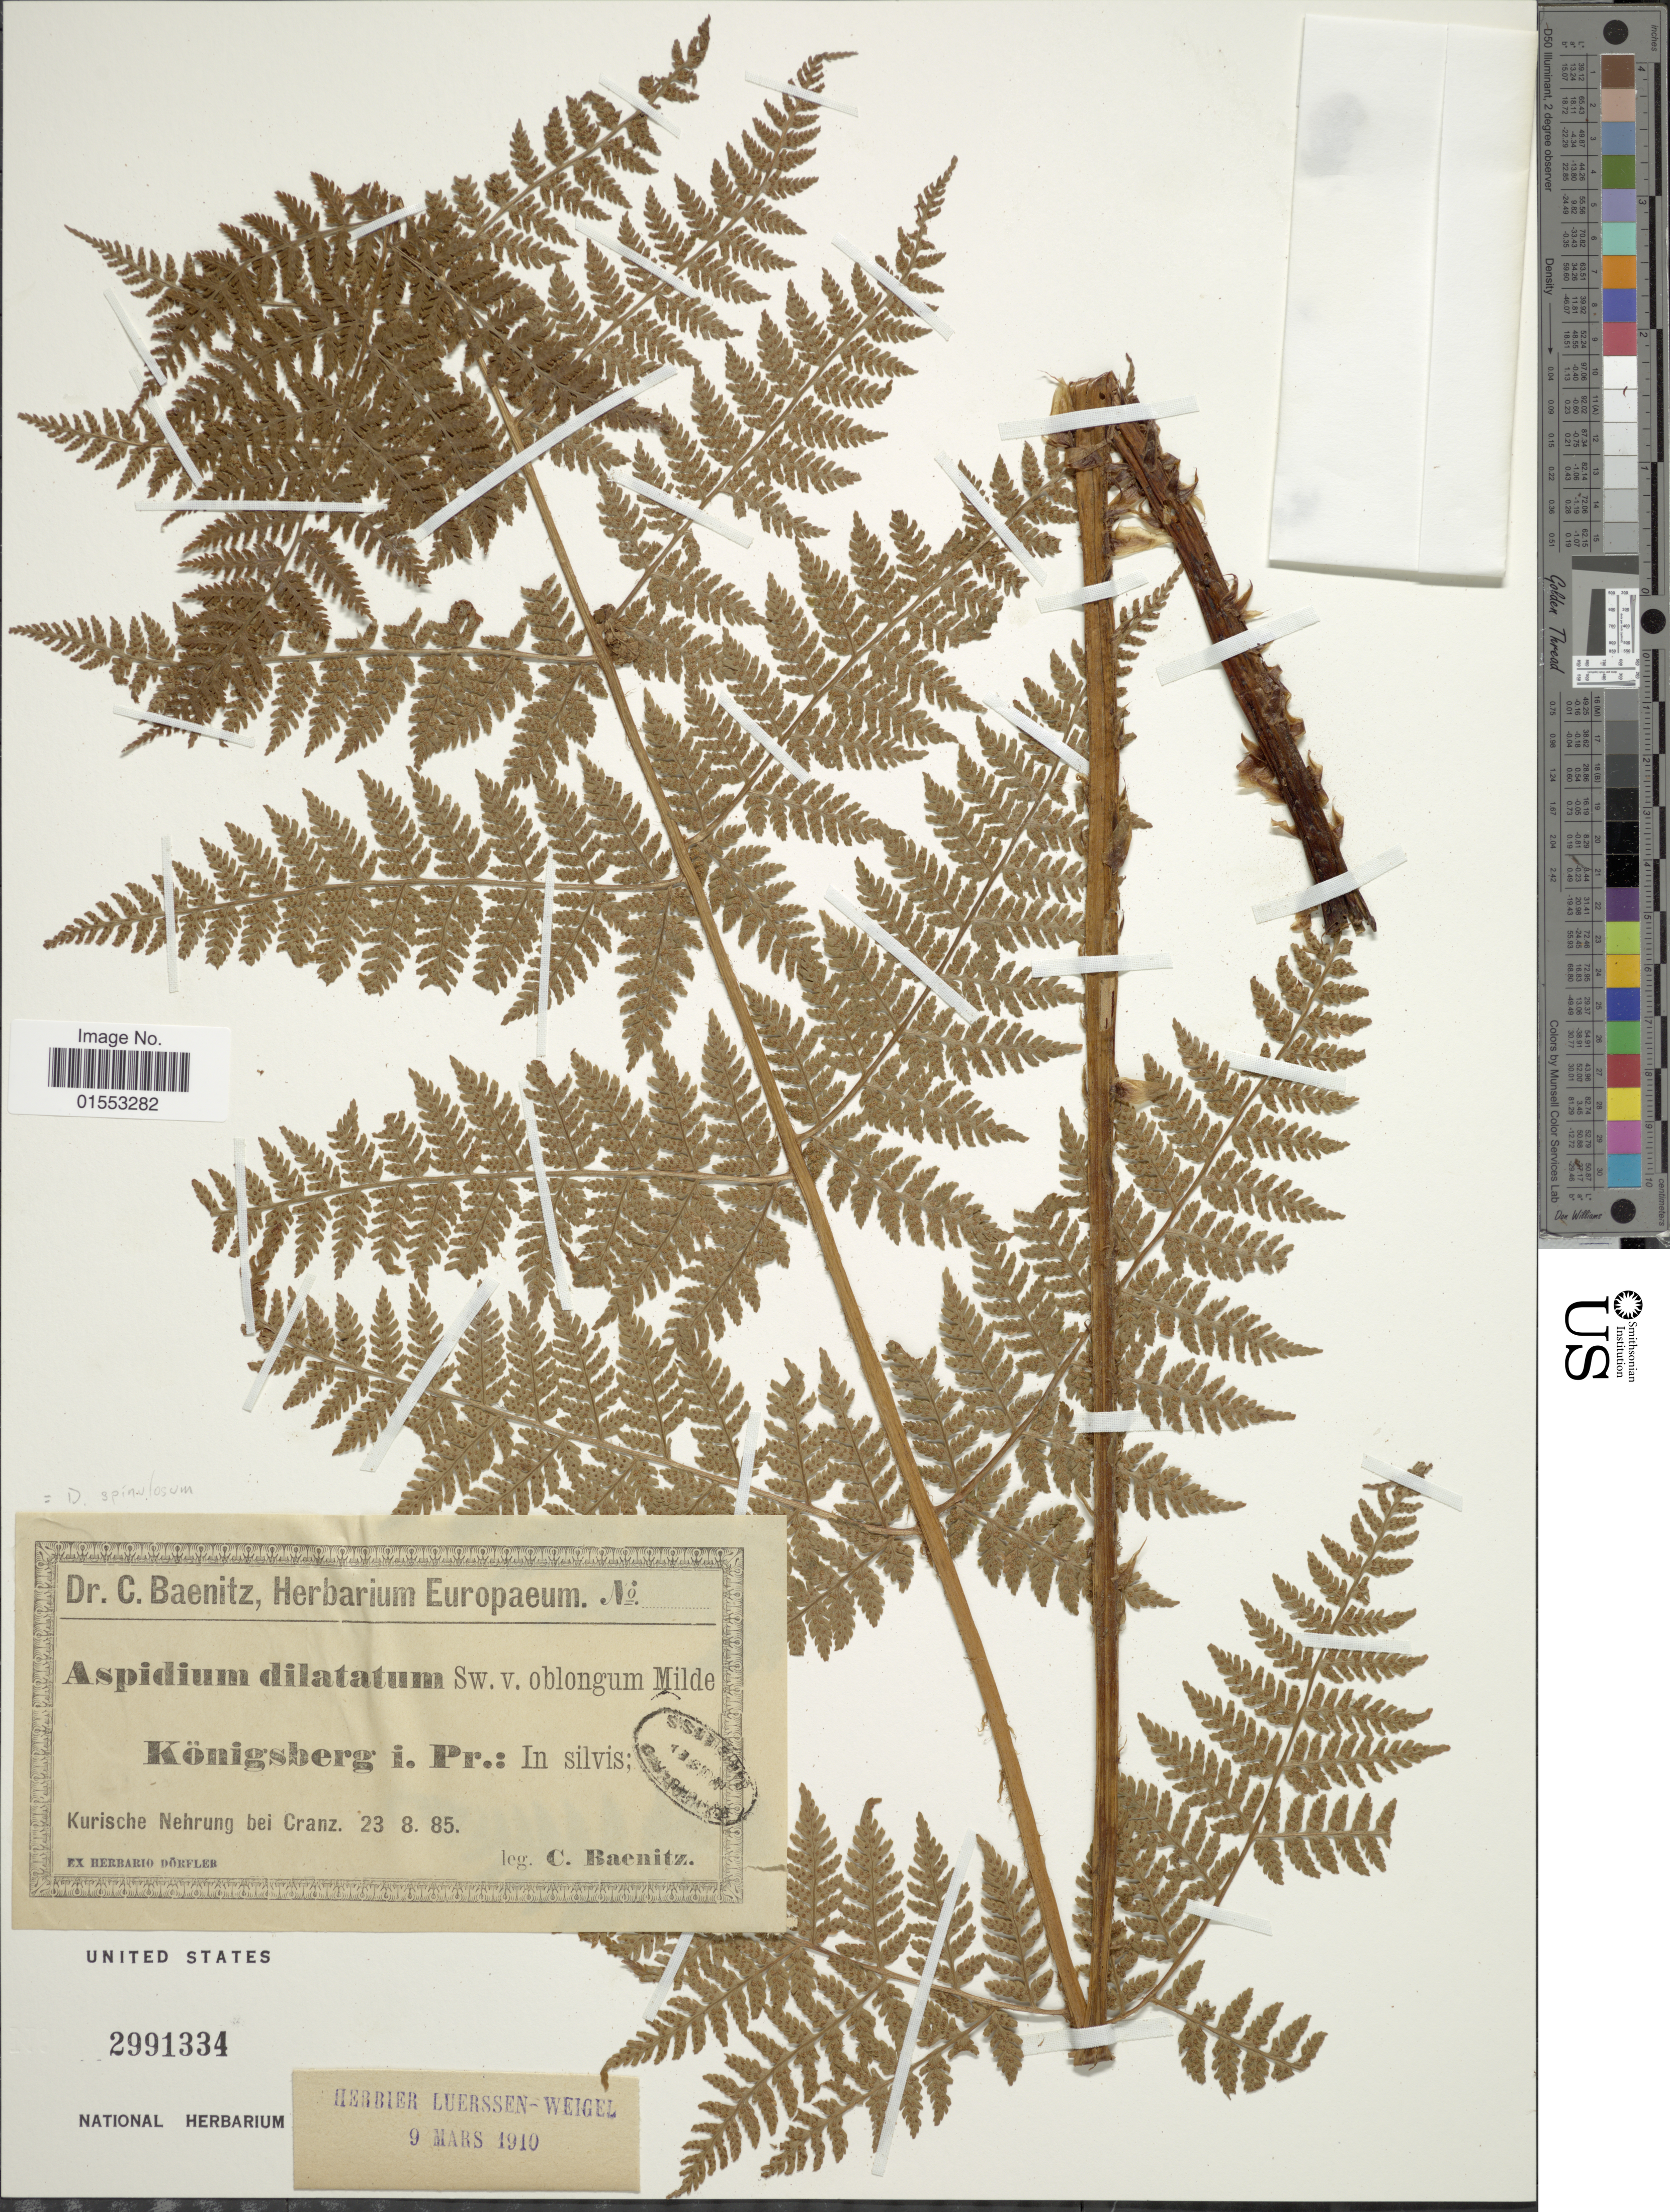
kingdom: Plantae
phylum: Tracheophyta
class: Polypodiopsida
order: Polypodiales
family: Dryopteridaceae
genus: Dryopteris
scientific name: Dryopteris dilatata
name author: (Hoffm.) A. Gray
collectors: C. G. Baenitz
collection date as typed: Transcribed d/m/y: 23/8/85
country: Germany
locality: Königsberg i. Pr. In silvis: Kurische Nehrung bei Cranz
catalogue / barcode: US 2991334